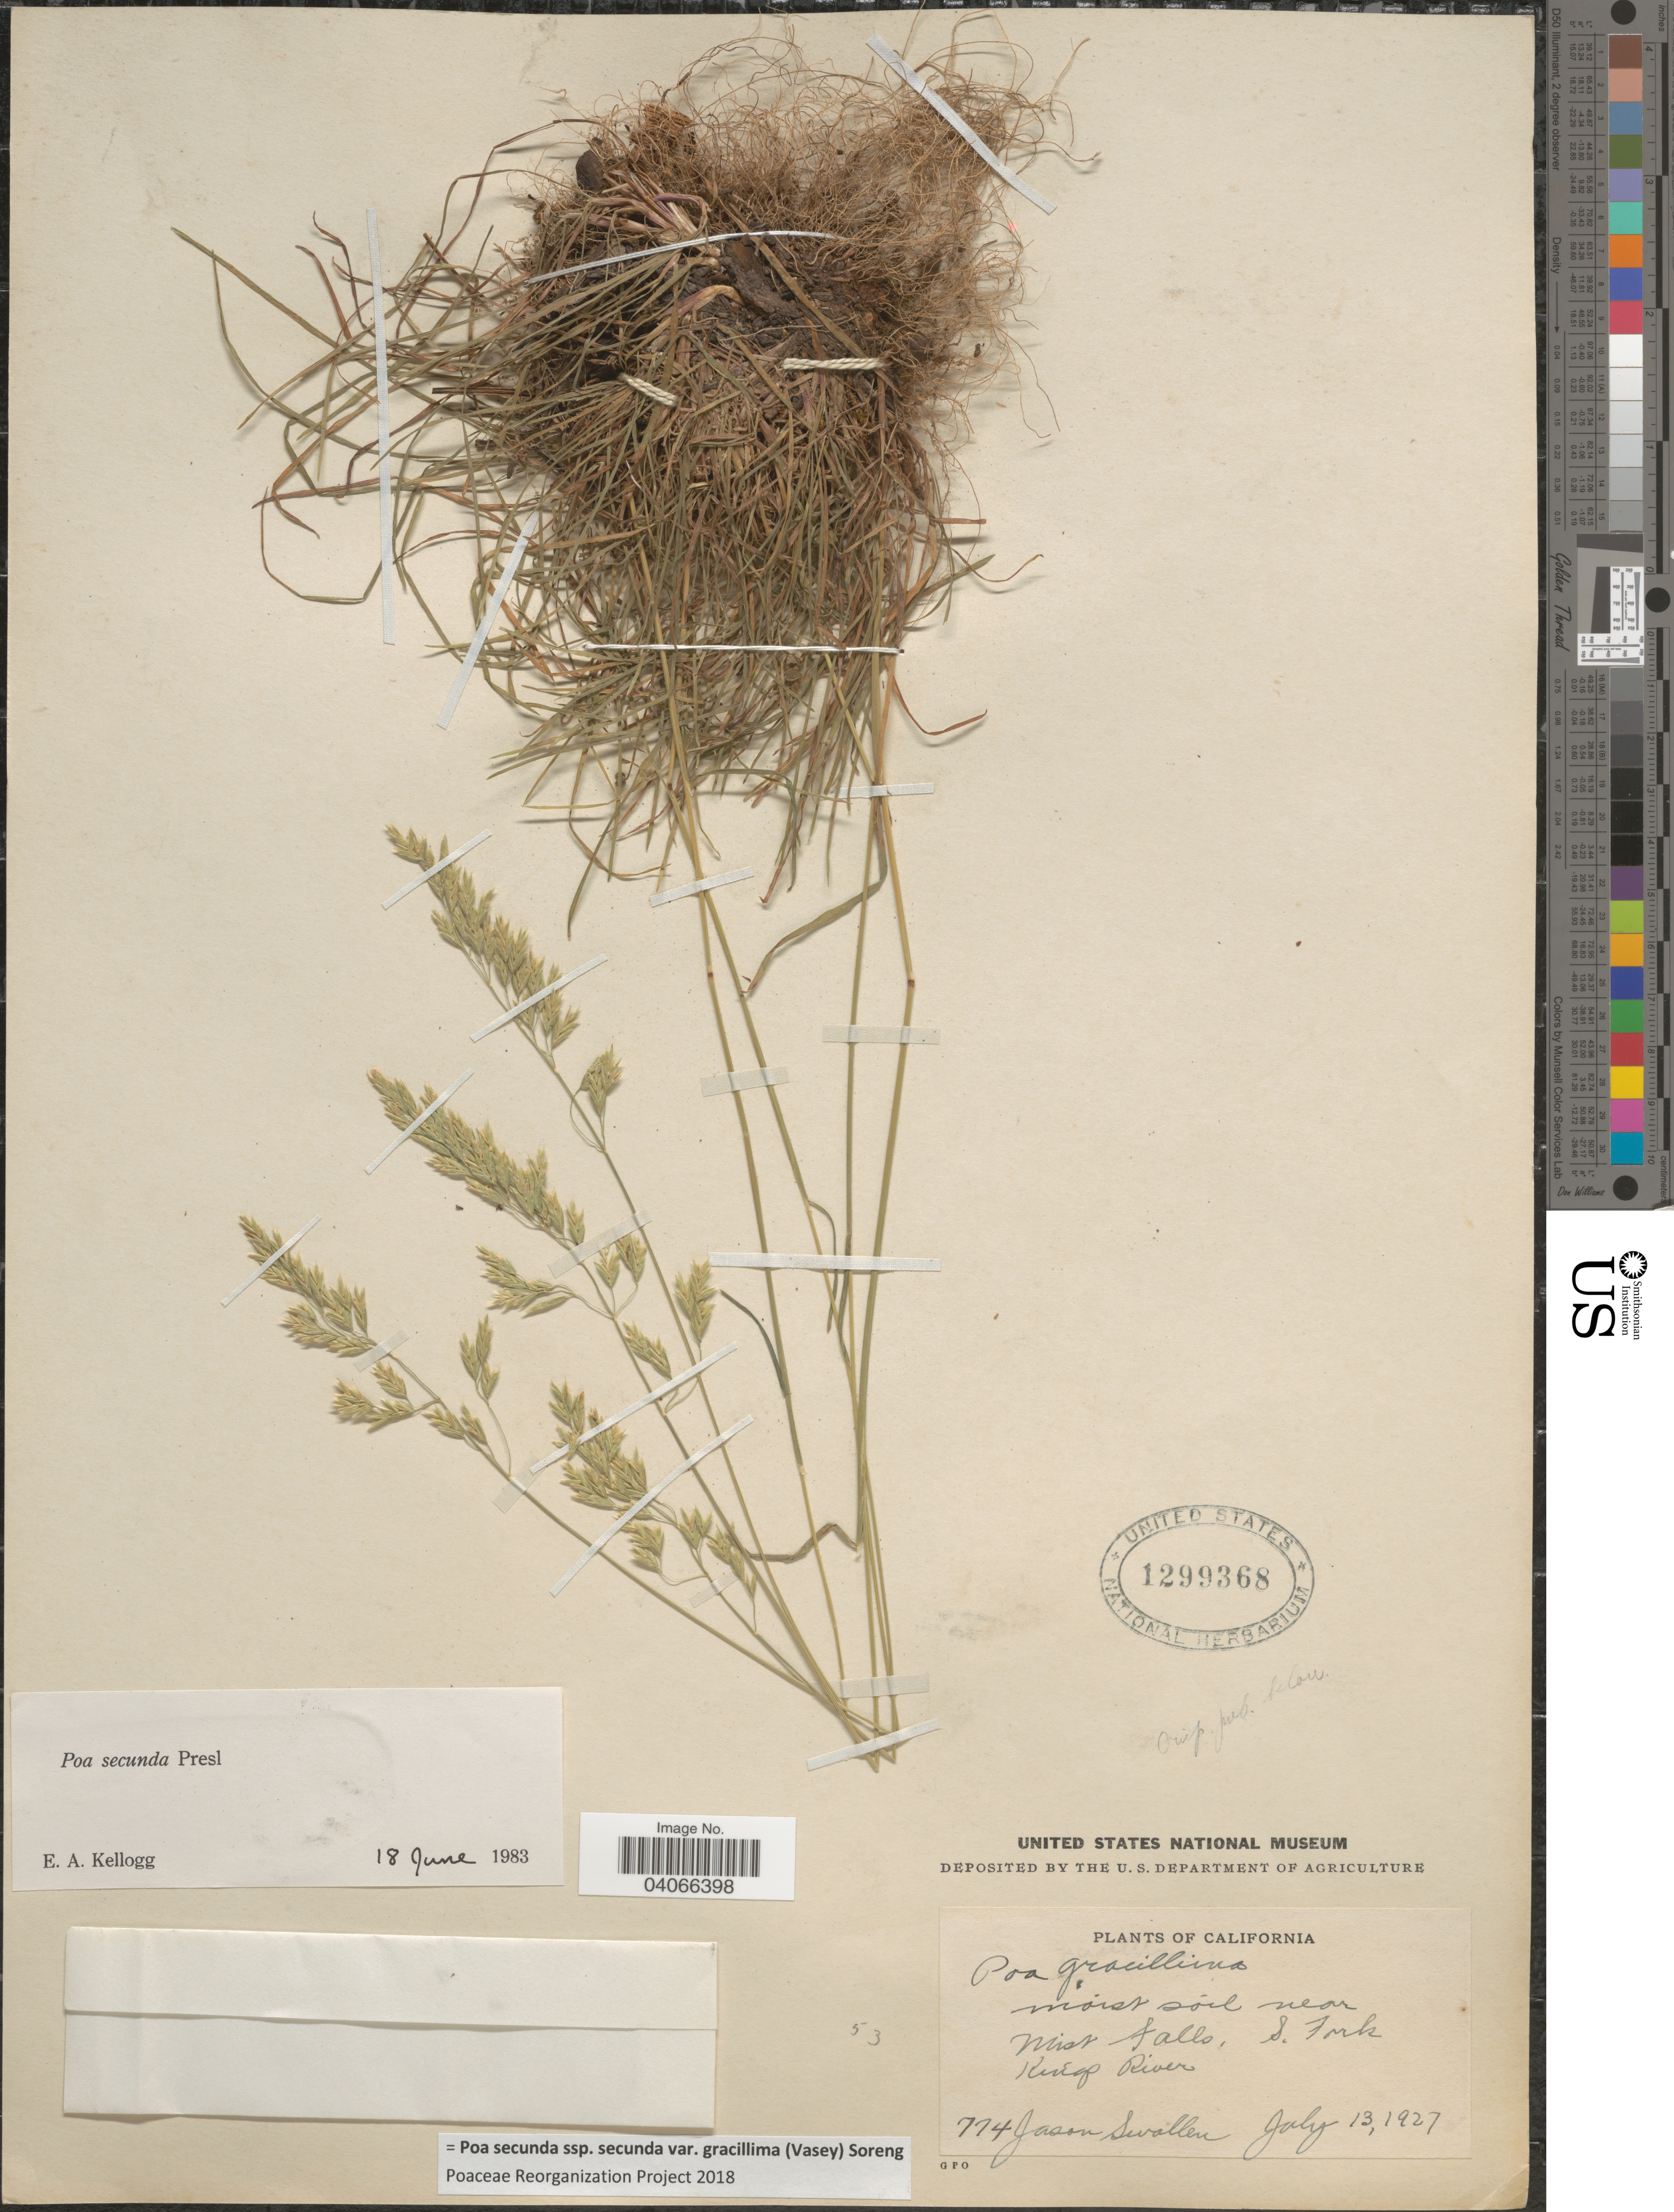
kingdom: Plantae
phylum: Tracheophyta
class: Liliopsida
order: Poales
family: Poaceae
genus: Poa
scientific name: Poa secunda subsp. secunda var. gracillima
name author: (Vasey) Soreng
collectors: J. R. Swallen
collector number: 774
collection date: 1927-07-13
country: United States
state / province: California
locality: Moist soil near Mist Falls, S. Fork Kings River.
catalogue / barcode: US 1299368